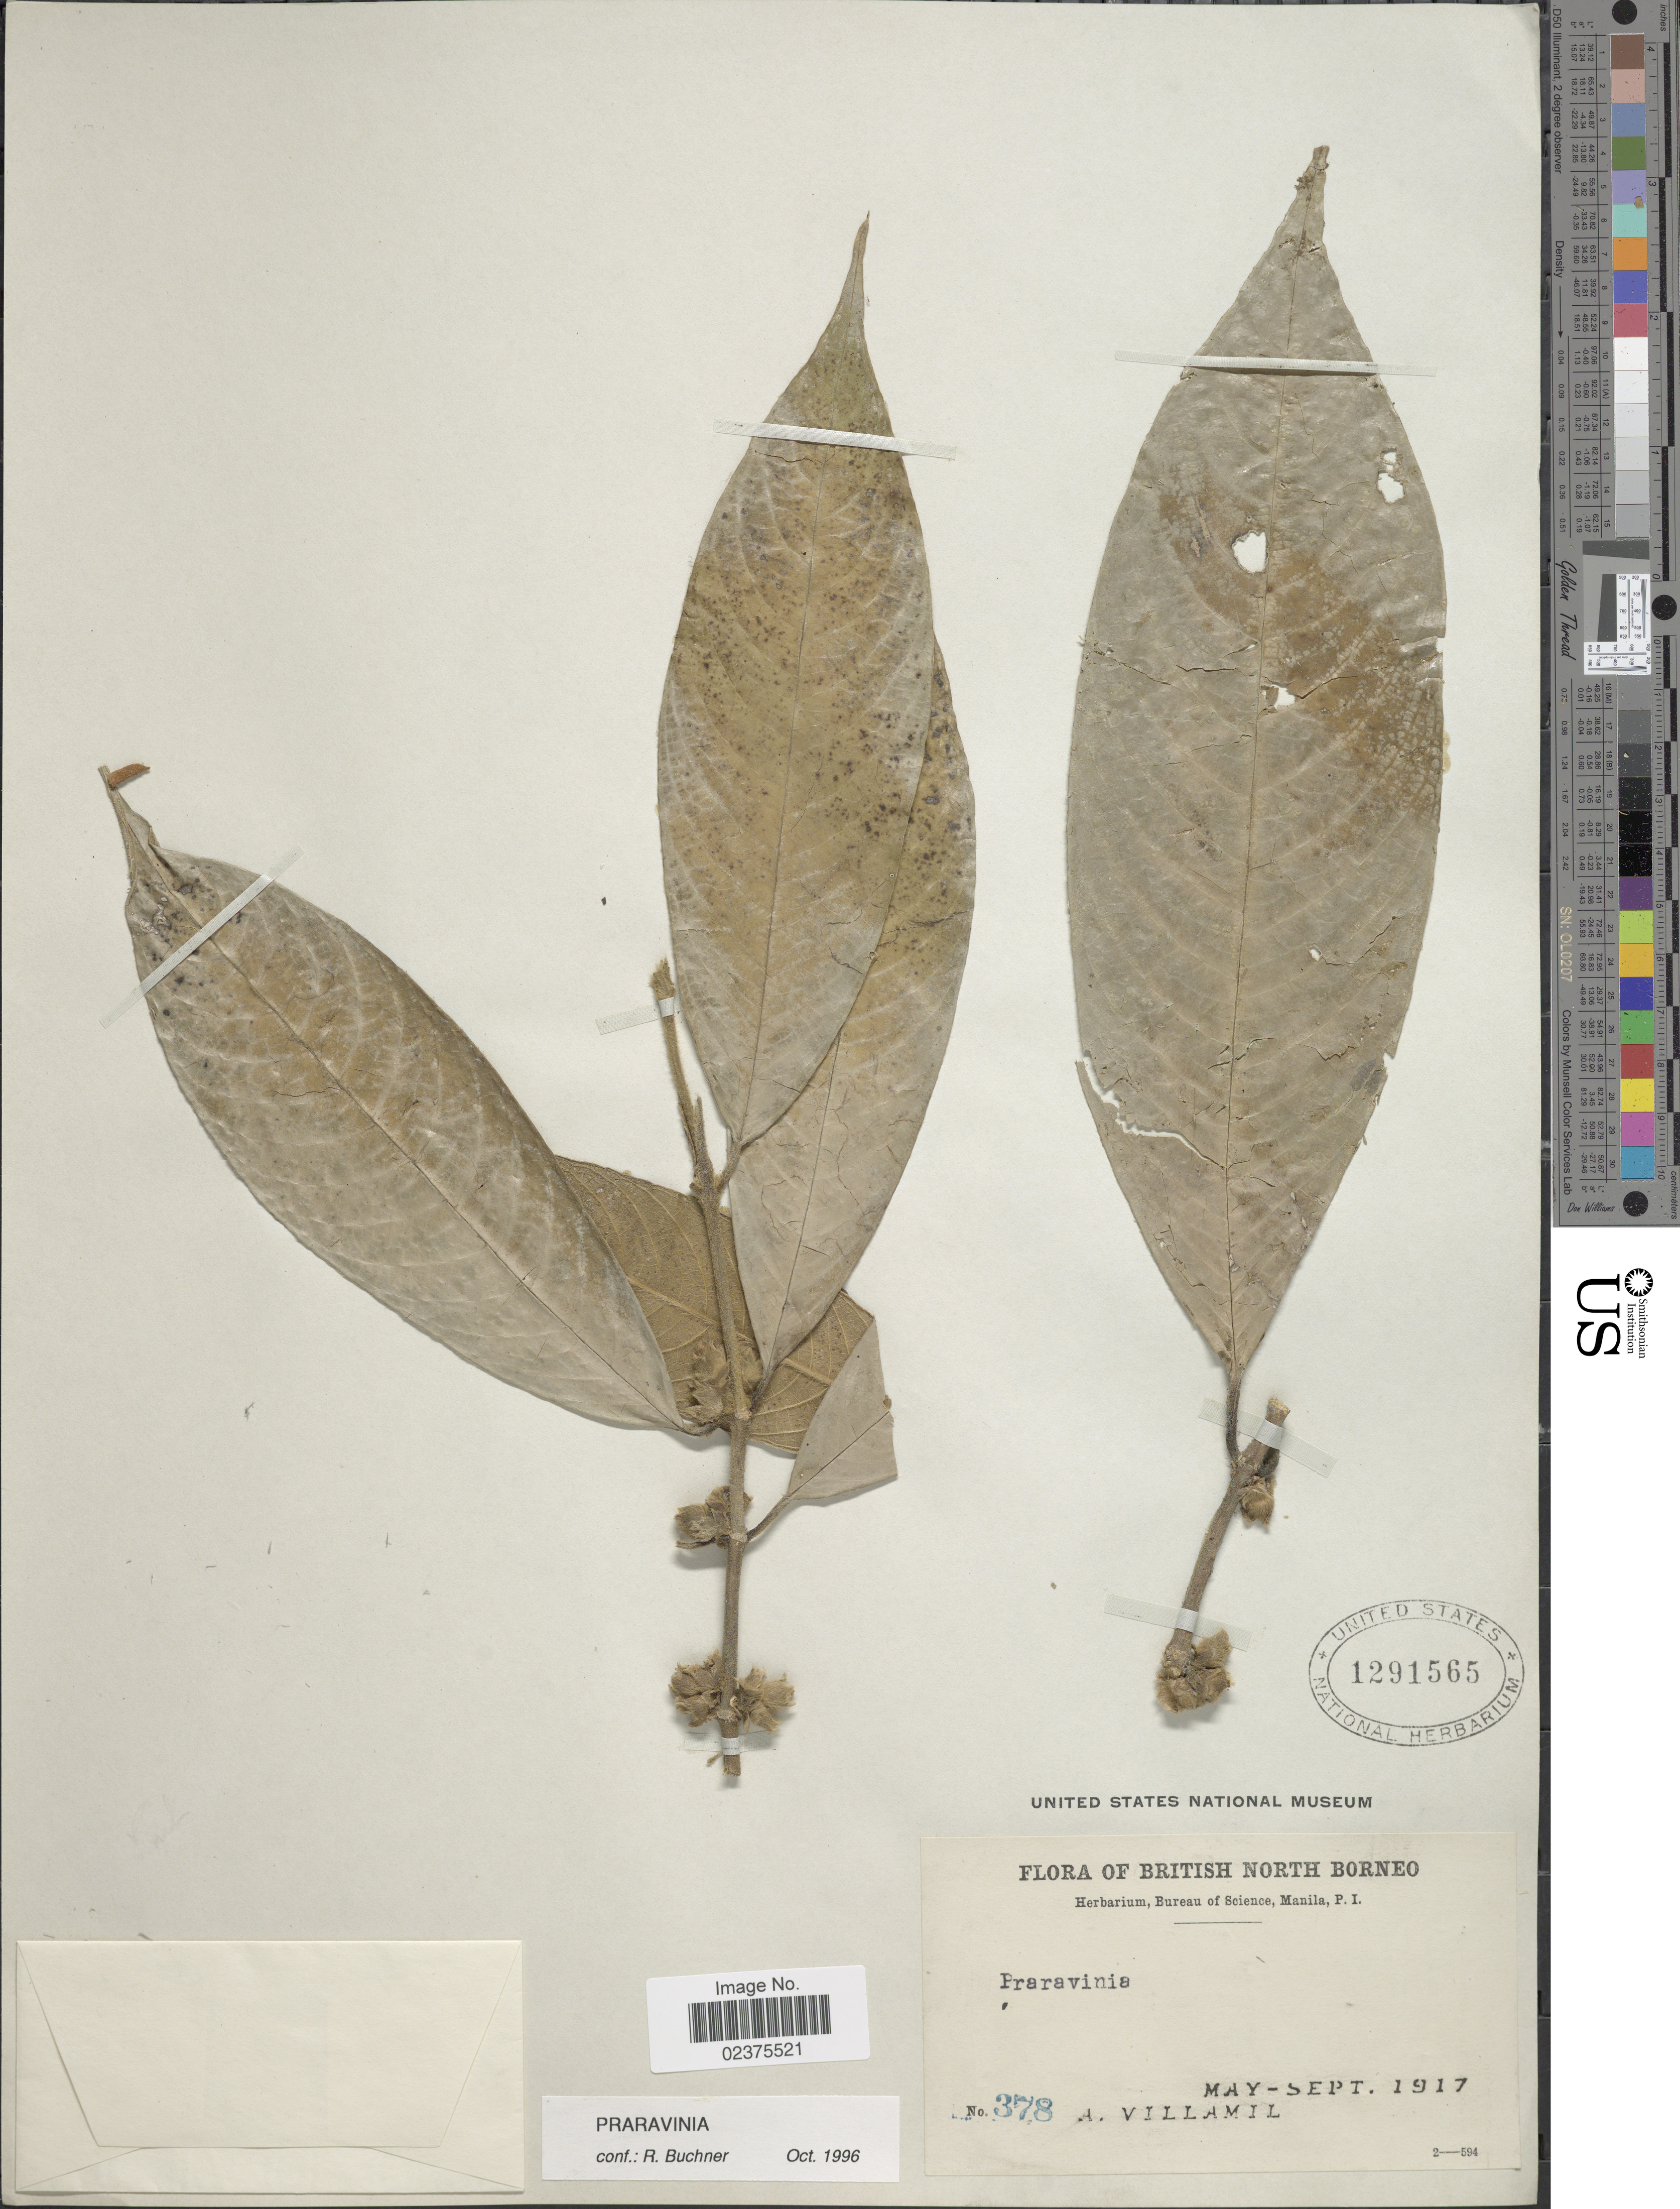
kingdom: Plantae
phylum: Tracheophyta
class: Magnoliopsida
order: Gentianales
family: Rubiaceae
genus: Praravinia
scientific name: Praravinia sp.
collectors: A. Villamil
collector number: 378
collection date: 1917-05/1917-09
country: Malaysia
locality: Birtish North Borneo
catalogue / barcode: US 1291565